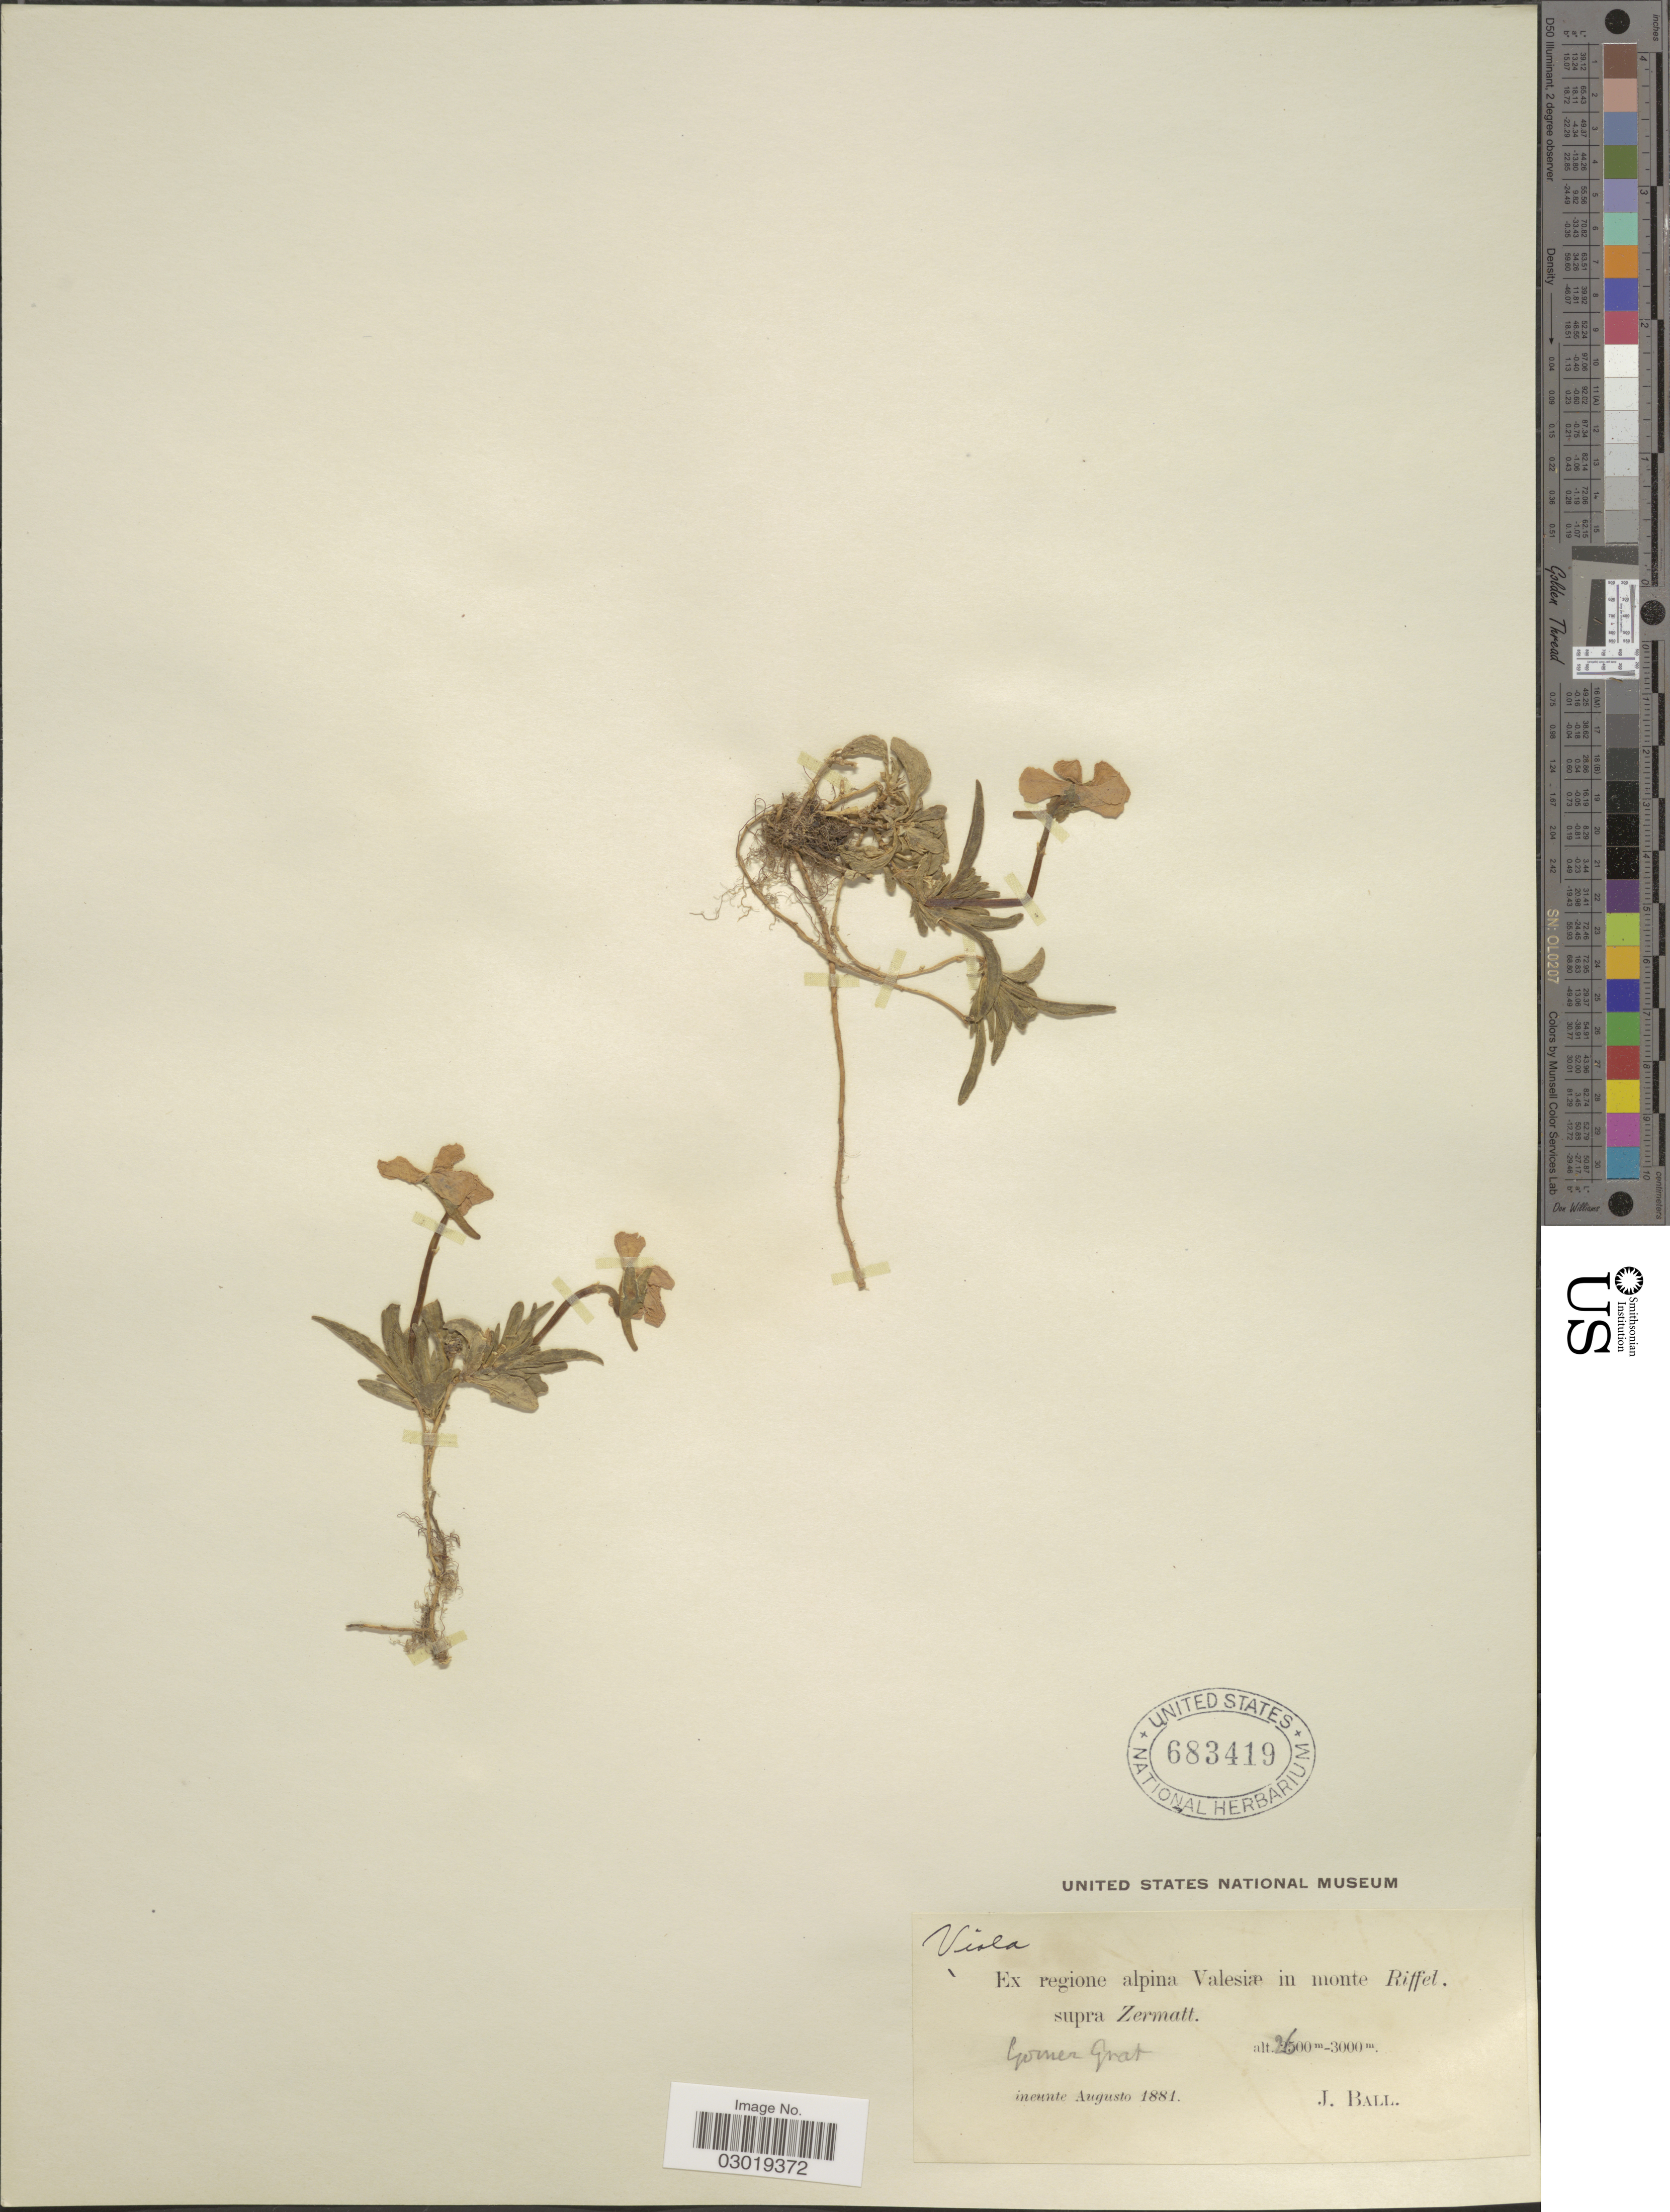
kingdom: Plantae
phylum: Tracheophyta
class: Magnoliopsida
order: Malpighiales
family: Violaceae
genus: Viola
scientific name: Viola sp.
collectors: J. Ball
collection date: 1881-08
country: Switzerland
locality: Ex Regione alpina Valesiæ in monte Riffel, supra Zermatt, Gomer Grat.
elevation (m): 2600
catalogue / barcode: US 683419